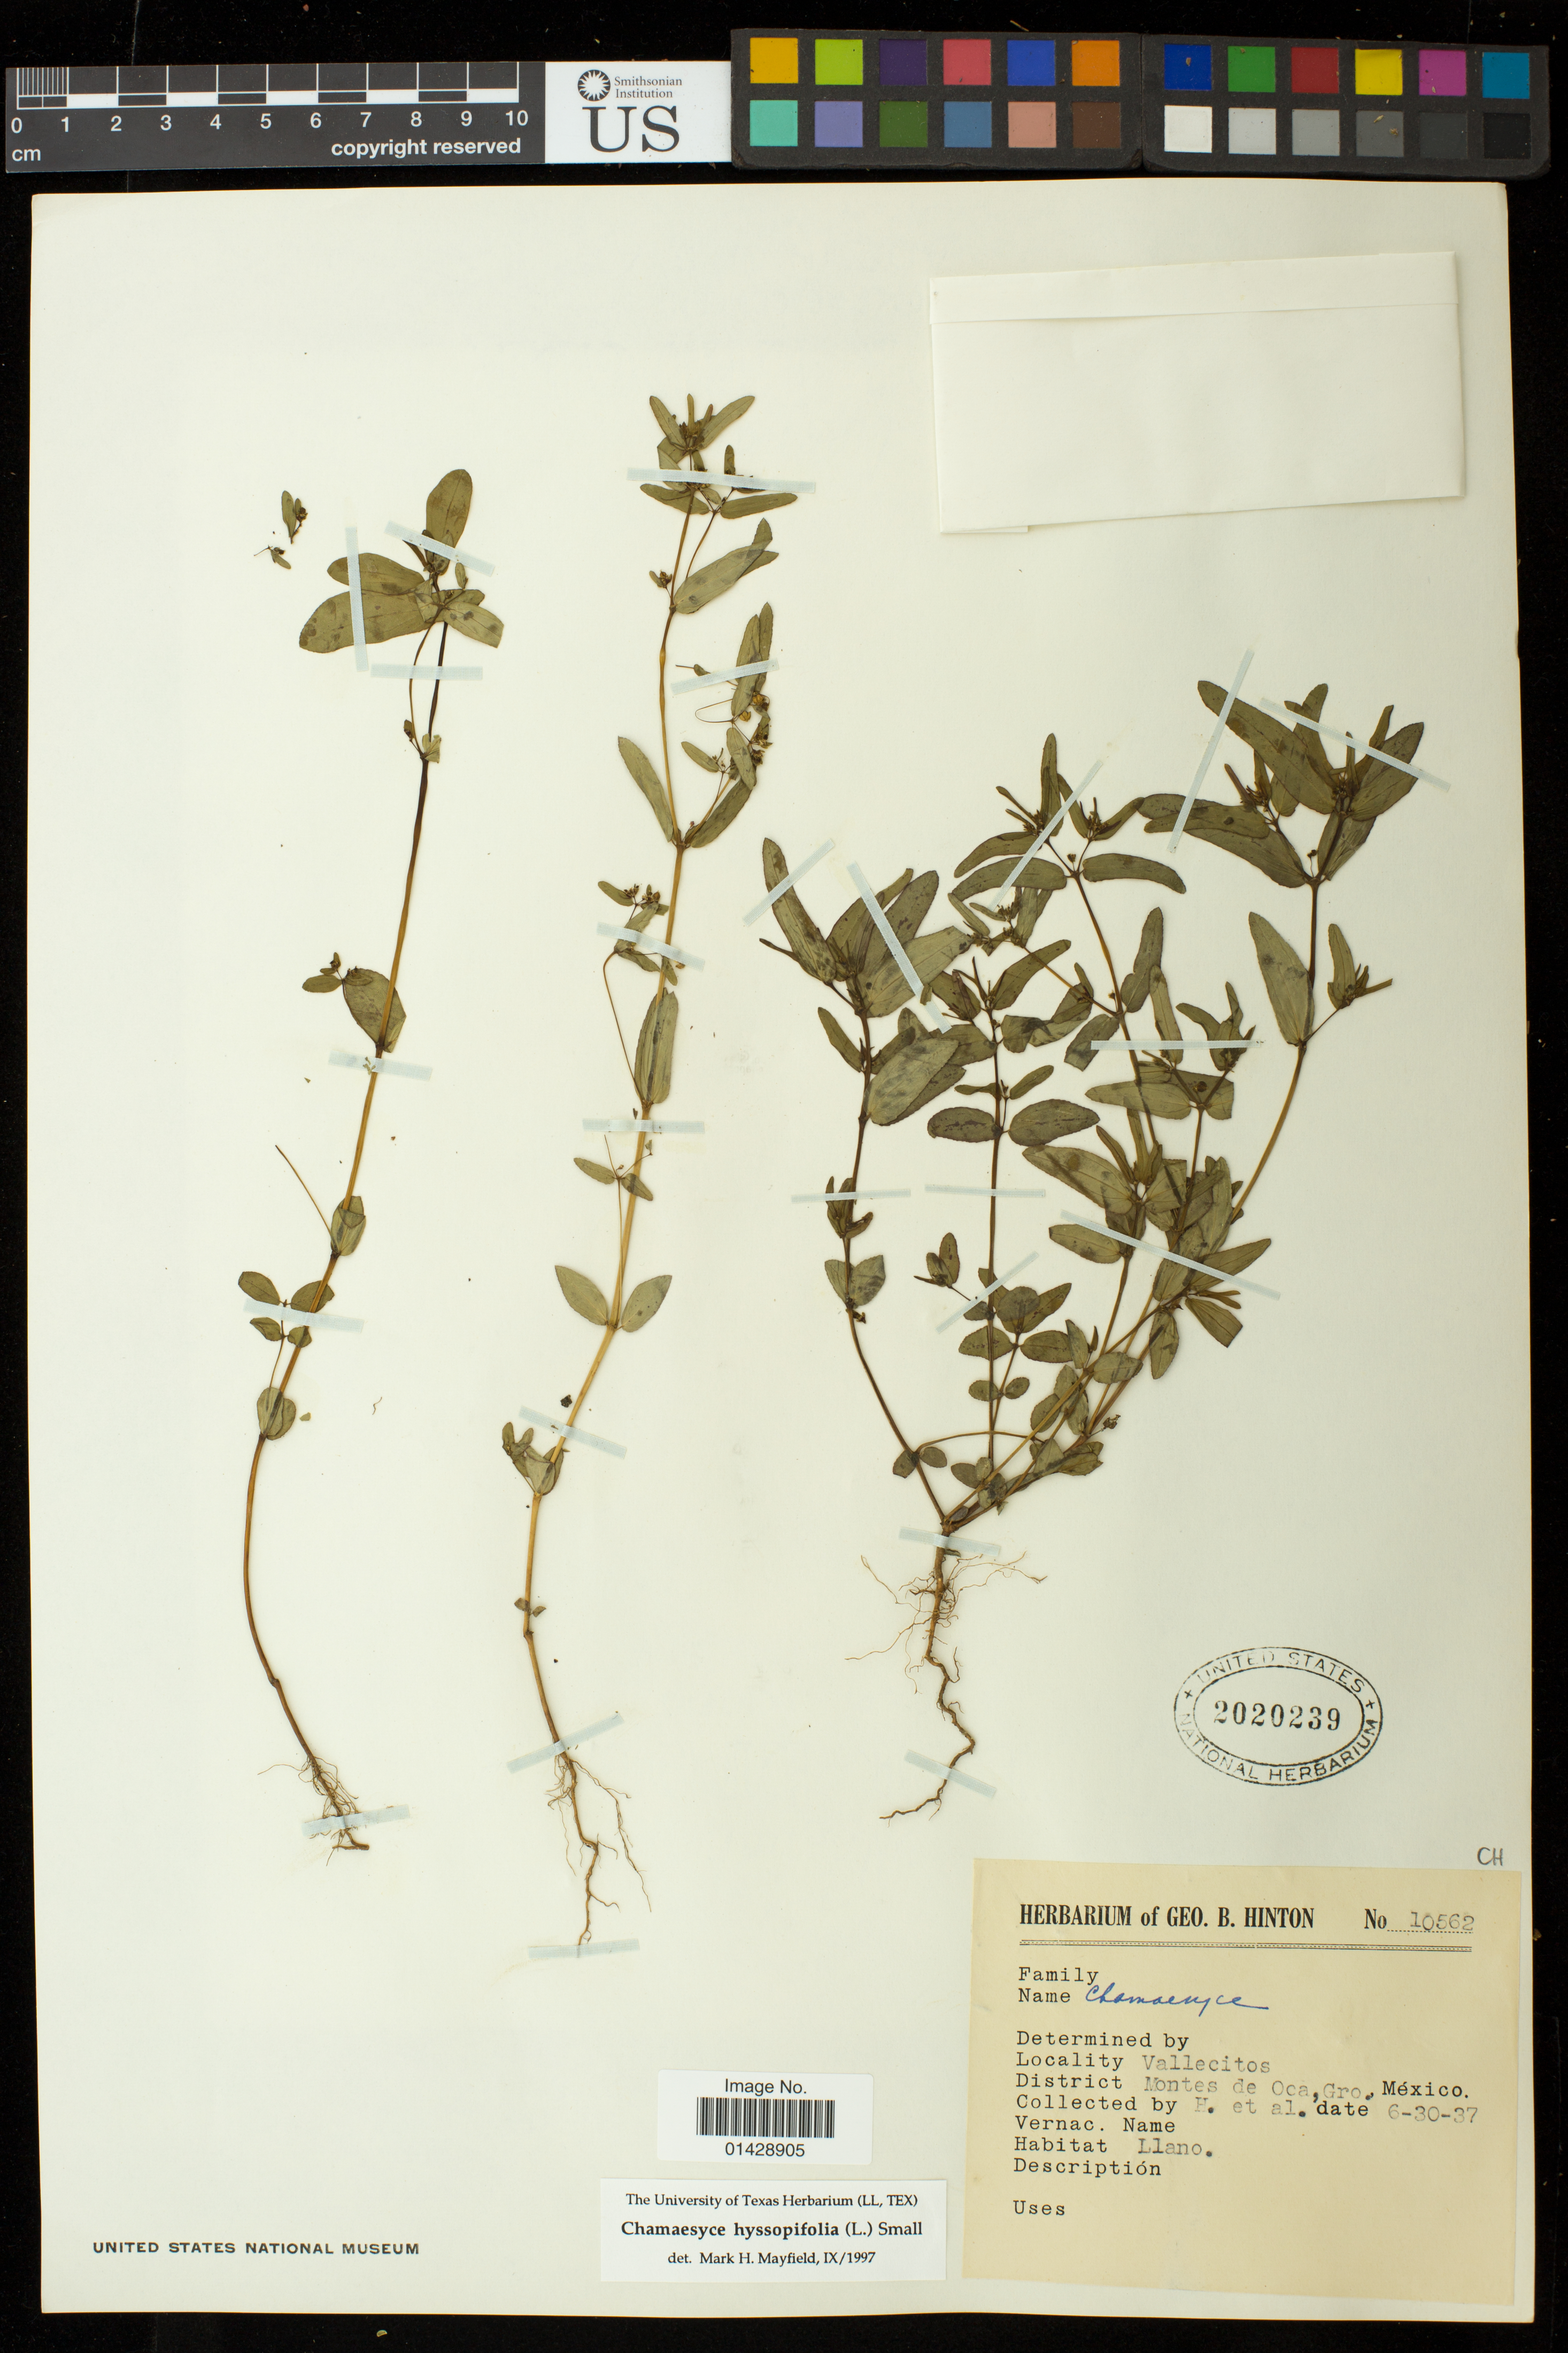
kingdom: Plantae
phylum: Tracheophyta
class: Magnoliopsida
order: Malpighiales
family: Euphorbiaceae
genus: Euphorbia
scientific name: Euphorbia hyssopifolia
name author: L.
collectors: G. B. Hinton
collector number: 10562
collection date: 1937-06-30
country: Mexico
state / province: Guerrero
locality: Vallecitos; Montes de Oca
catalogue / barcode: US 2020239